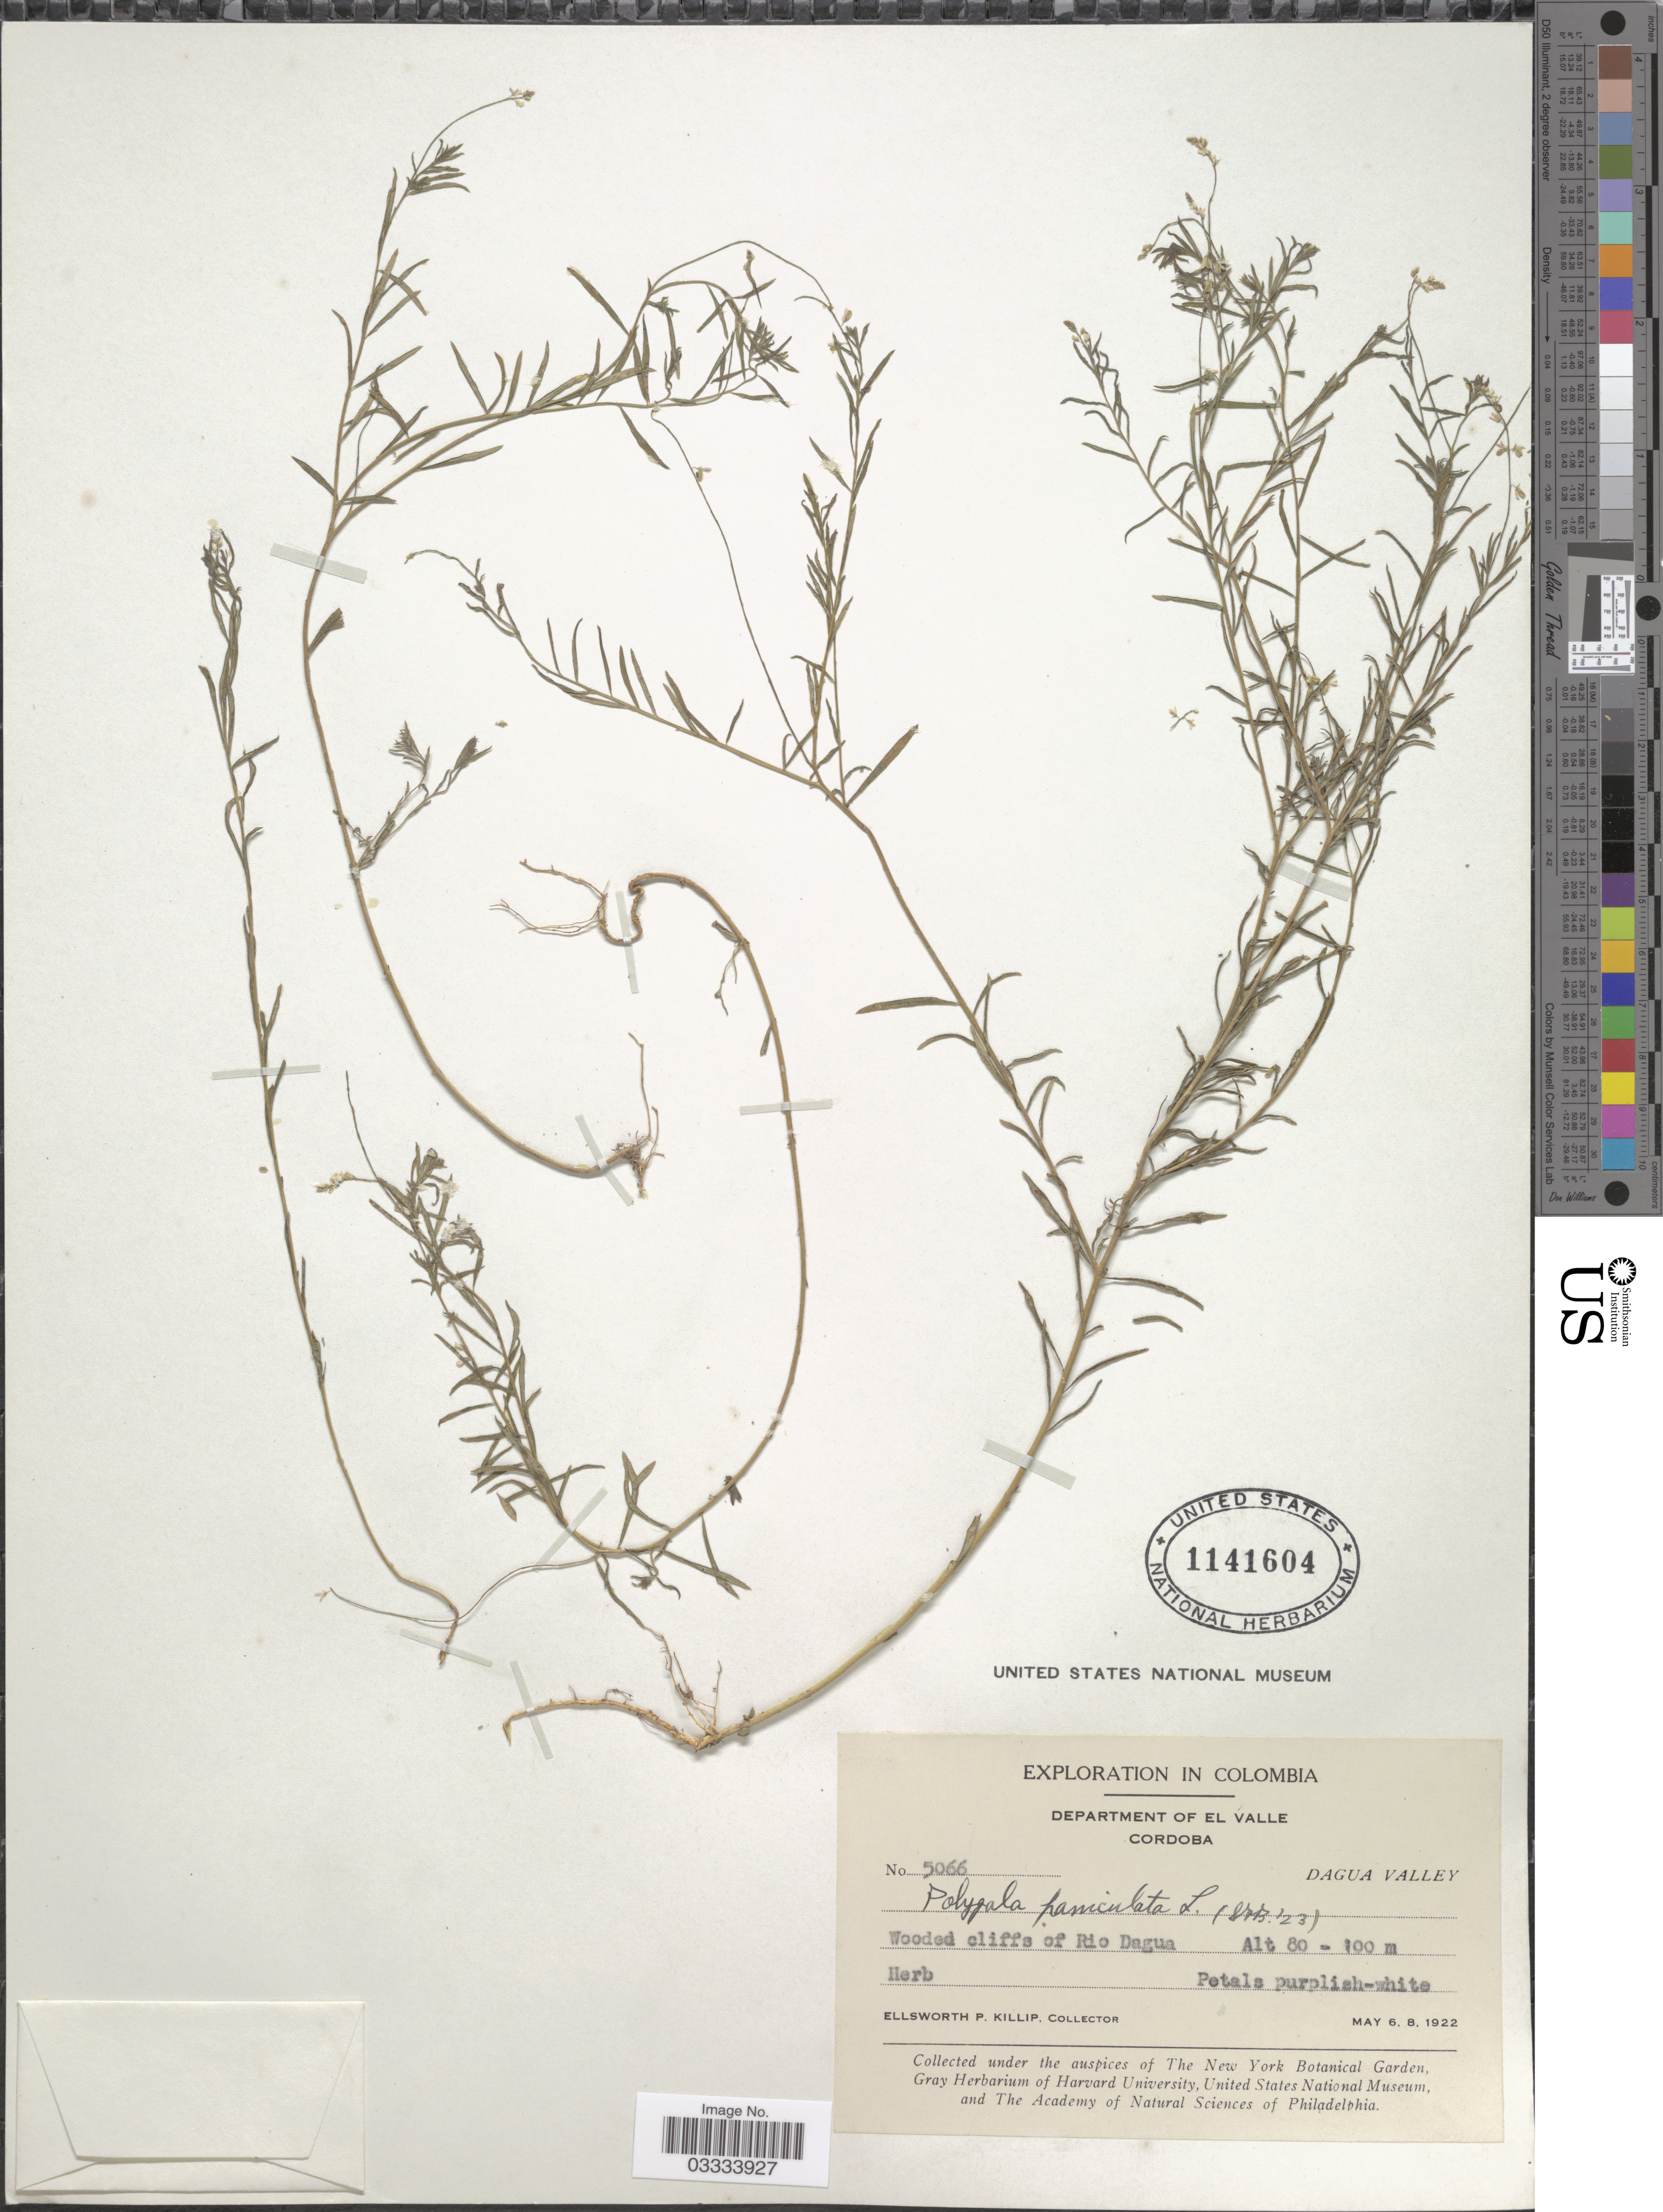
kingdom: Plantae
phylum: Tracheophyta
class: Magnoliopsida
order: Fabales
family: Polygalaceae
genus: Polygala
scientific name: Polygala paniculata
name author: L.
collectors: E. P. Killip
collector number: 5066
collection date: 1922-05-06/1922-05-08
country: Colombia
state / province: Valle del Cauca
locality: Department of El Valle. Cordoba. Dagua Valley. Wooded cliffs of Rio Dagua.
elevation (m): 80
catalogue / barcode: US 1141604